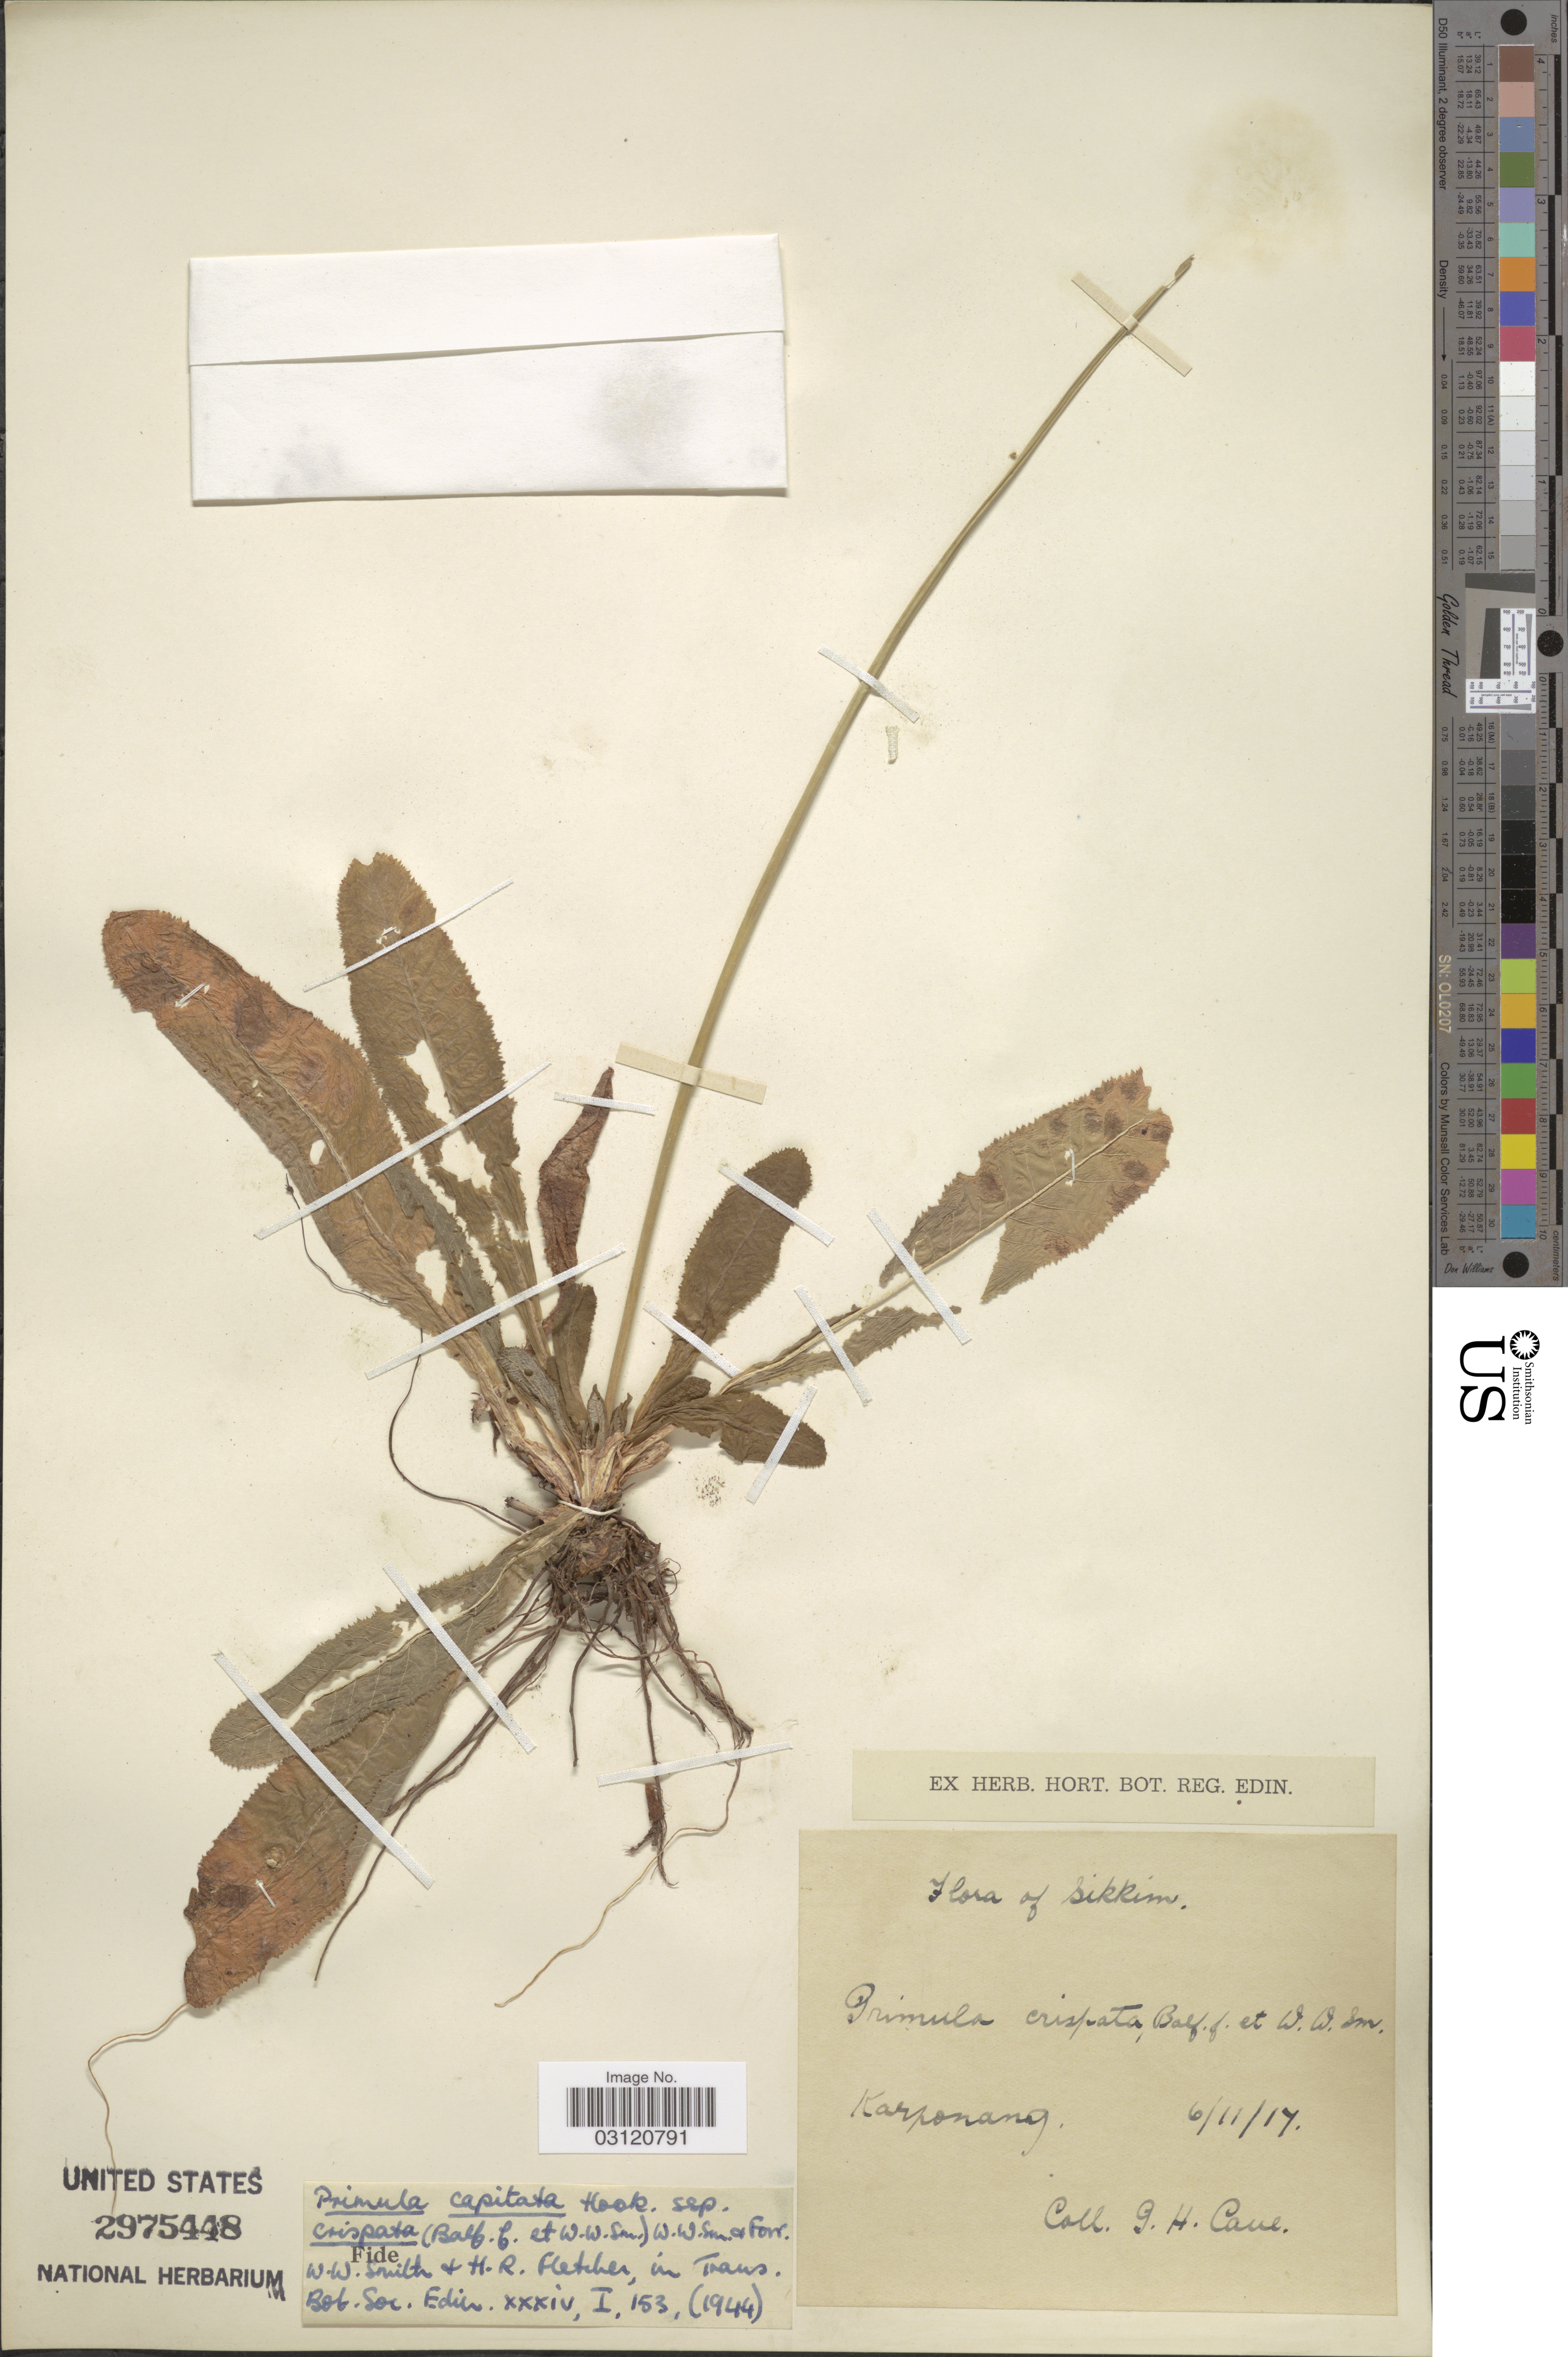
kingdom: Plantae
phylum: Tracheophyta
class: Magnoliopsida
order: Ericales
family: Primulaceae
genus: Primula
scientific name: Primula capitata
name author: Hook.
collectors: G. Cave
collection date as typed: Transcribed d/m/y: 6/11/17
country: India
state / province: Sikkim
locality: Karponang.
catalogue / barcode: US 2975448